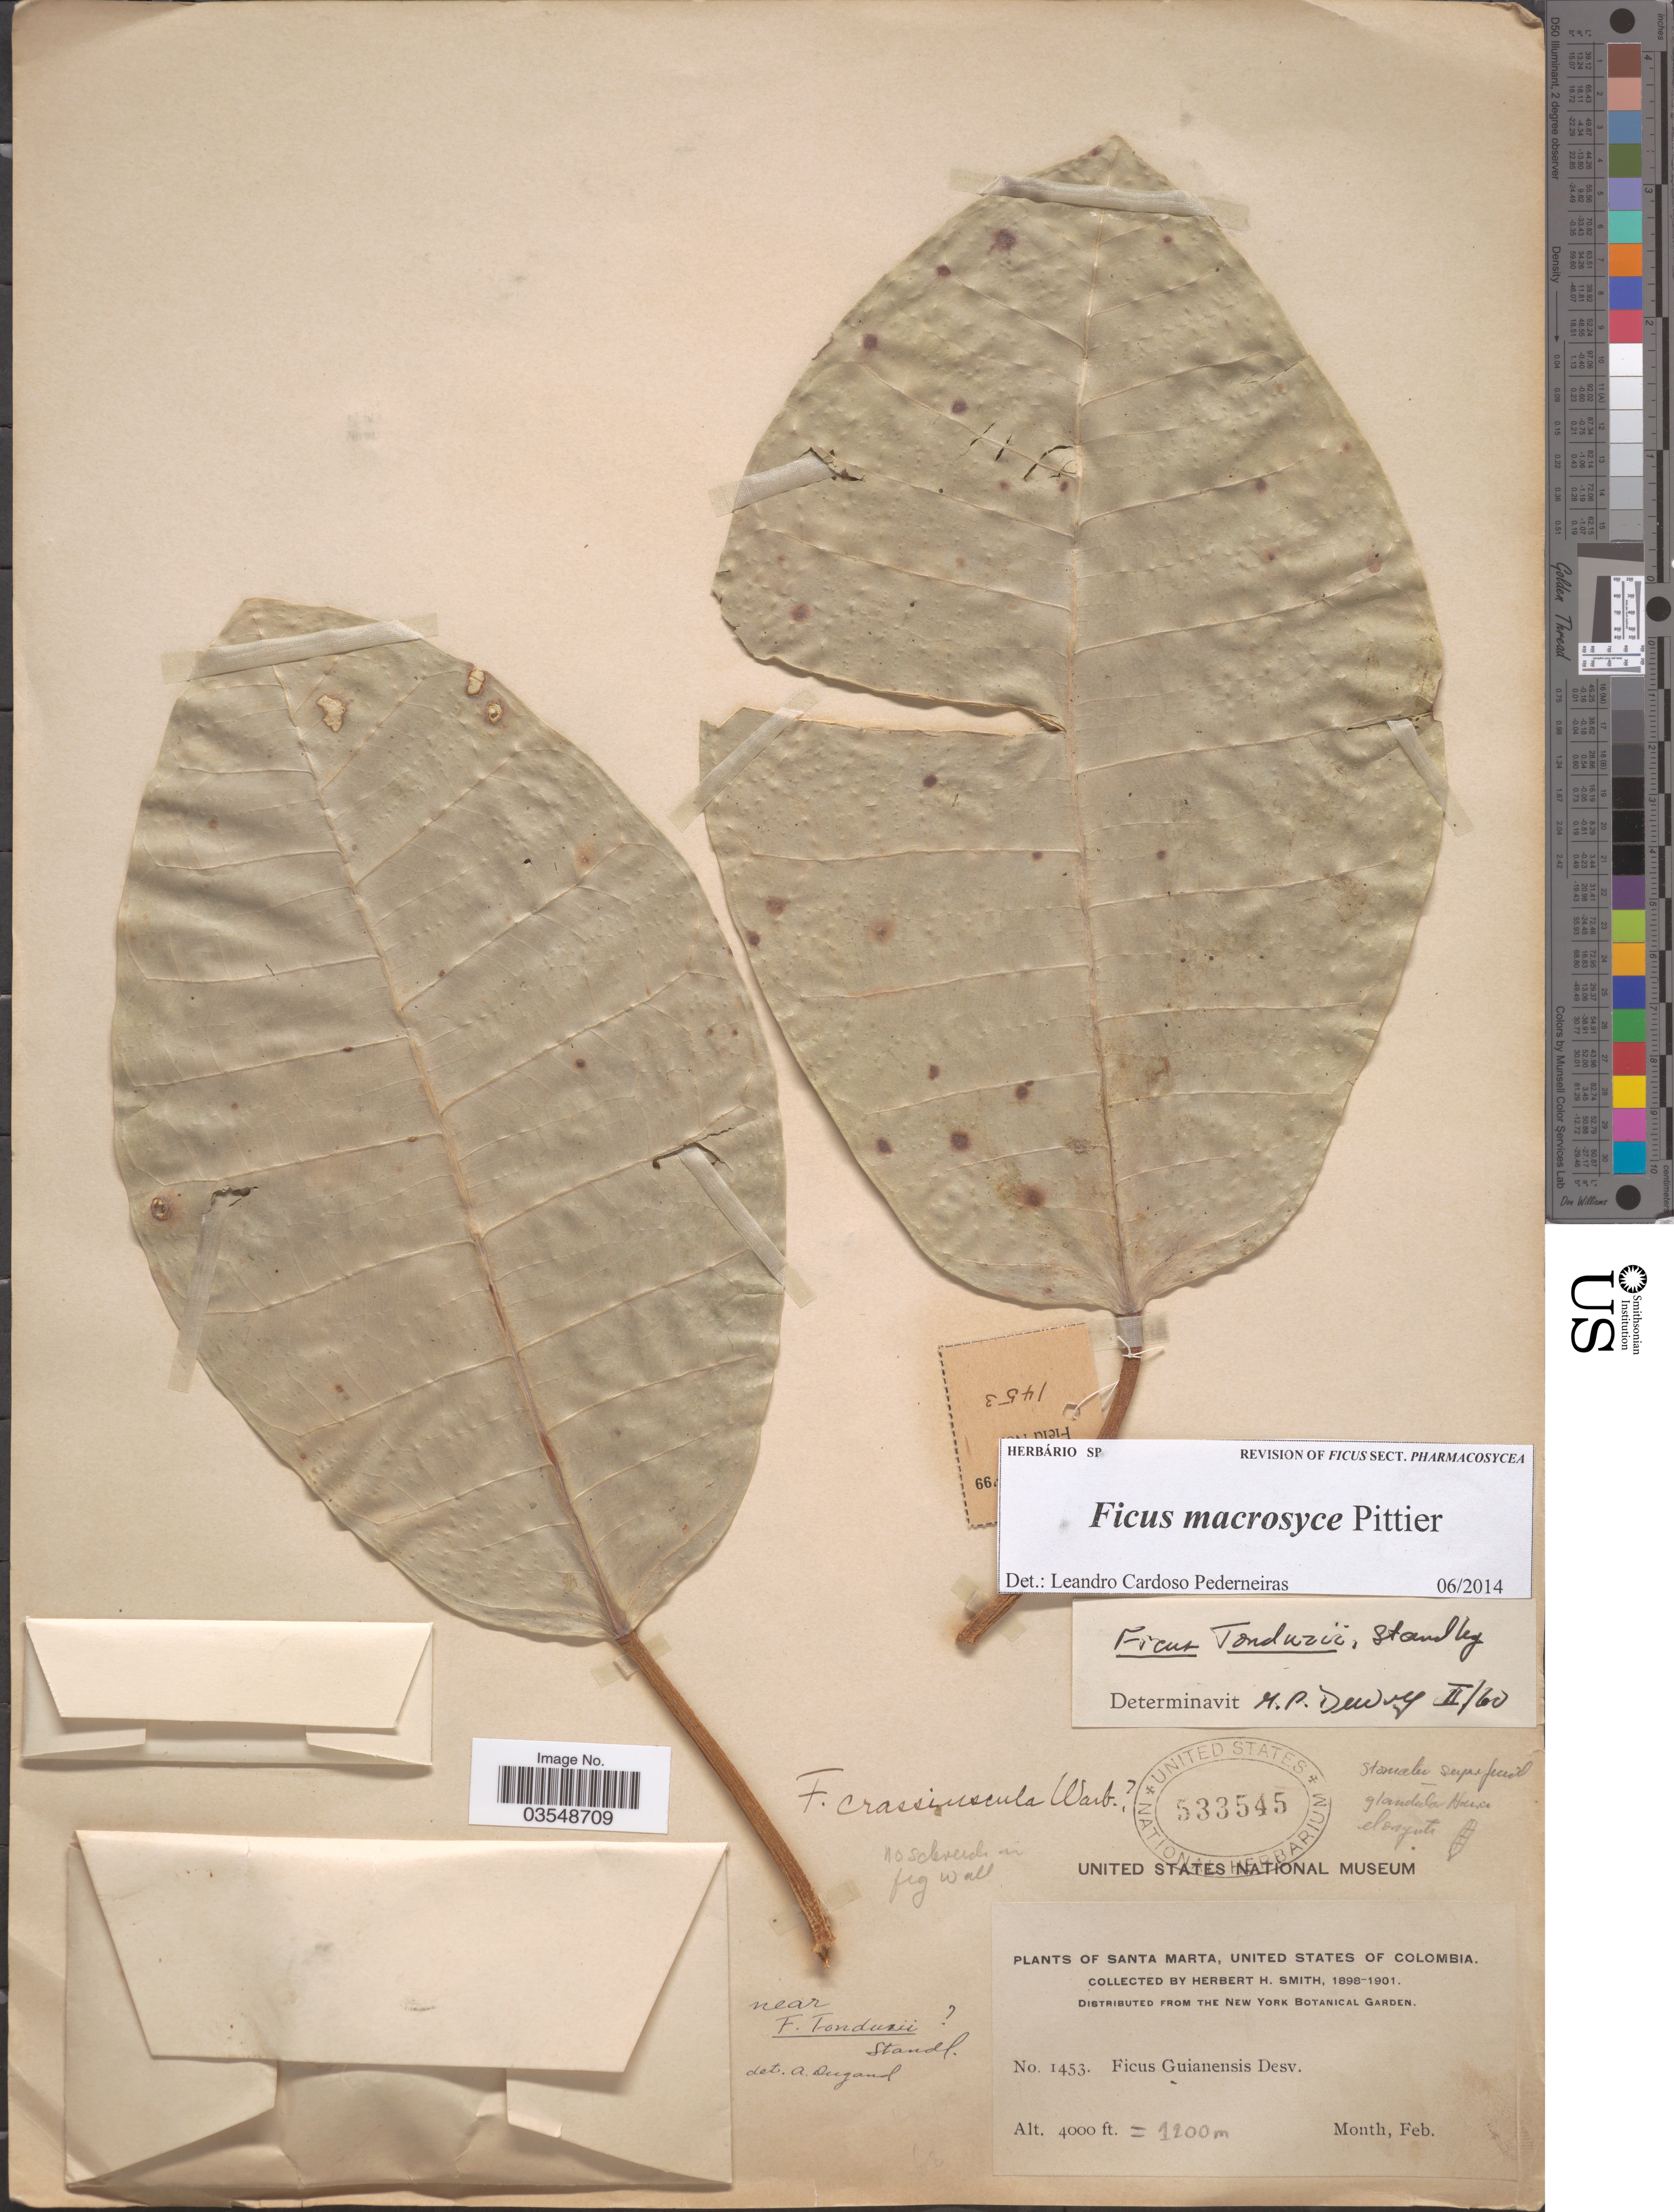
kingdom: Plantae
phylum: Tracheophyta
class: Magnoliopsida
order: Rosales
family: Moraceae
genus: Ficus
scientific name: Ficus macrosyce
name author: Pittier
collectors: Herbert H. Smith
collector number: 1453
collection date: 1898-02/1901-02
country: Colombia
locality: Santa Marta.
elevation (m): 1219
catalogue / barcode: US 533545